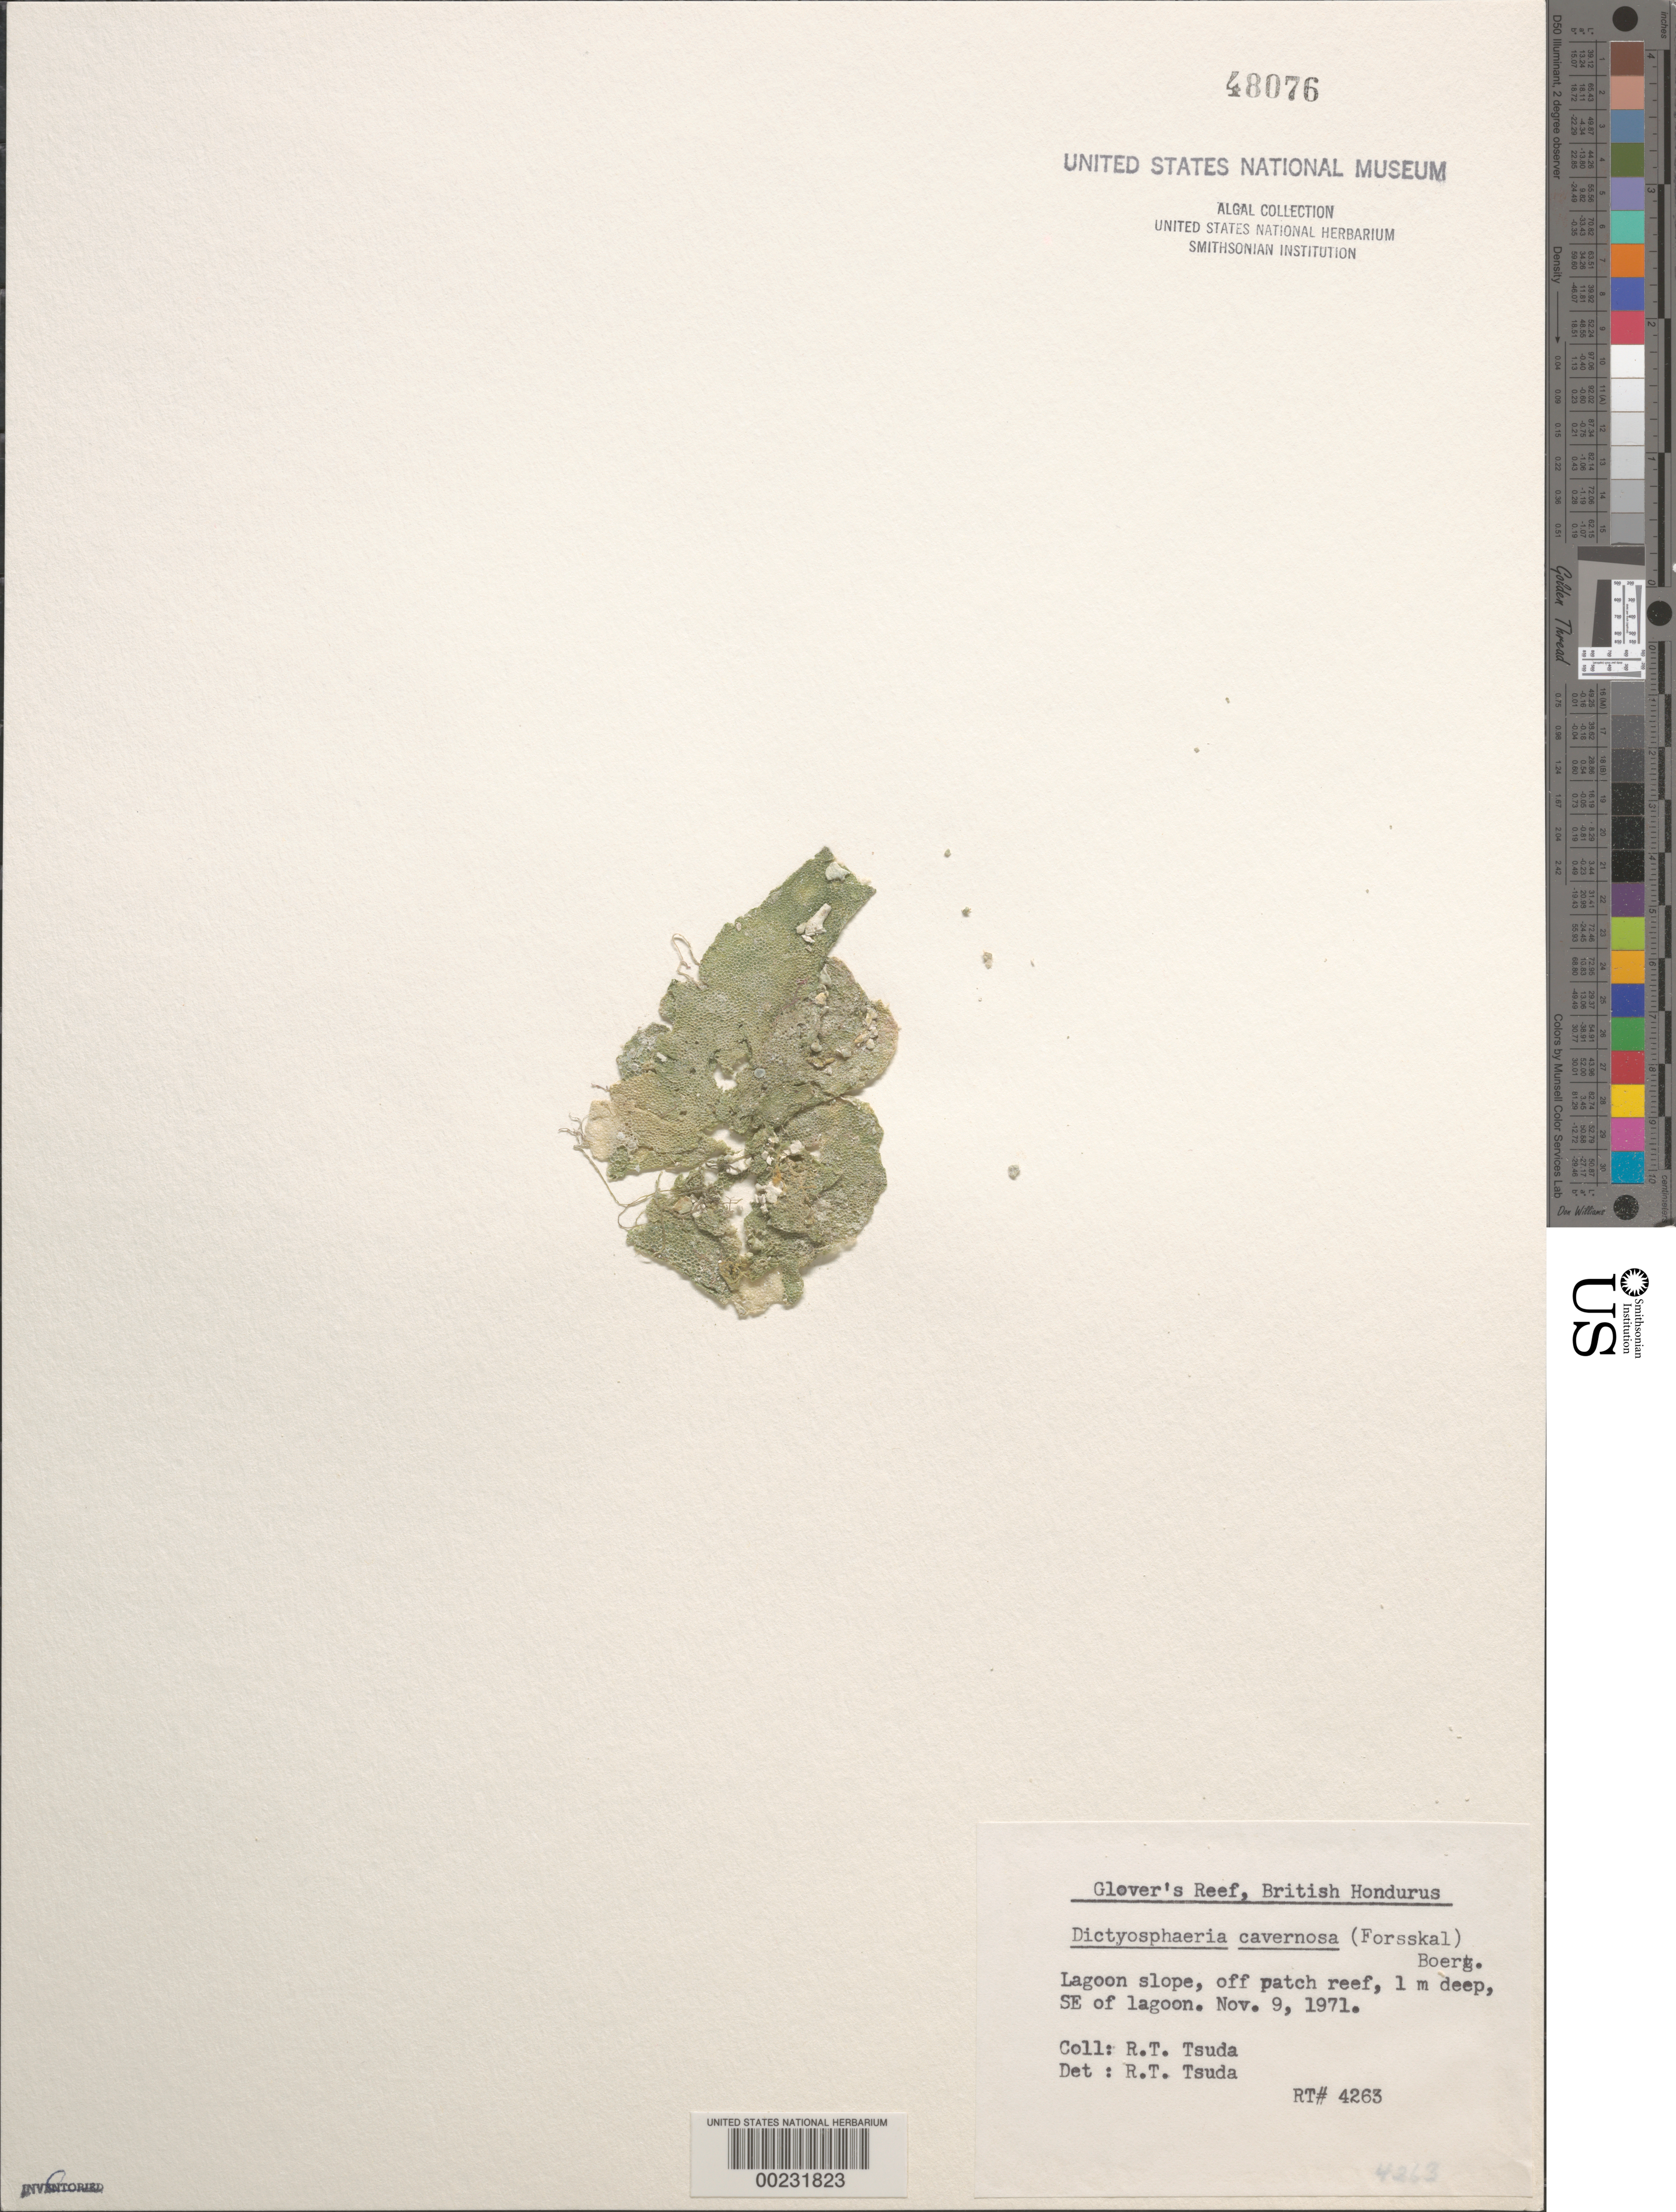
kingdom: Plantae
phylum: Chlorophyta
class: Ulvophyceae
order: Siphonocladales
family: Siphonocladaceae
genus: Dictyosphaeria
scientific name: Dictyosphaeria cavernosa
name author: (Forssk.) Børgesen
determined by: Tsuda, R. T.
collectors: R. Tsuda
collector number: Rt 4263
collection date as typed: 09 Nov 1971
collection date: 1971-11-09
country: Belize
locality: Glover's Reef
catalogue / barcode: US 48076